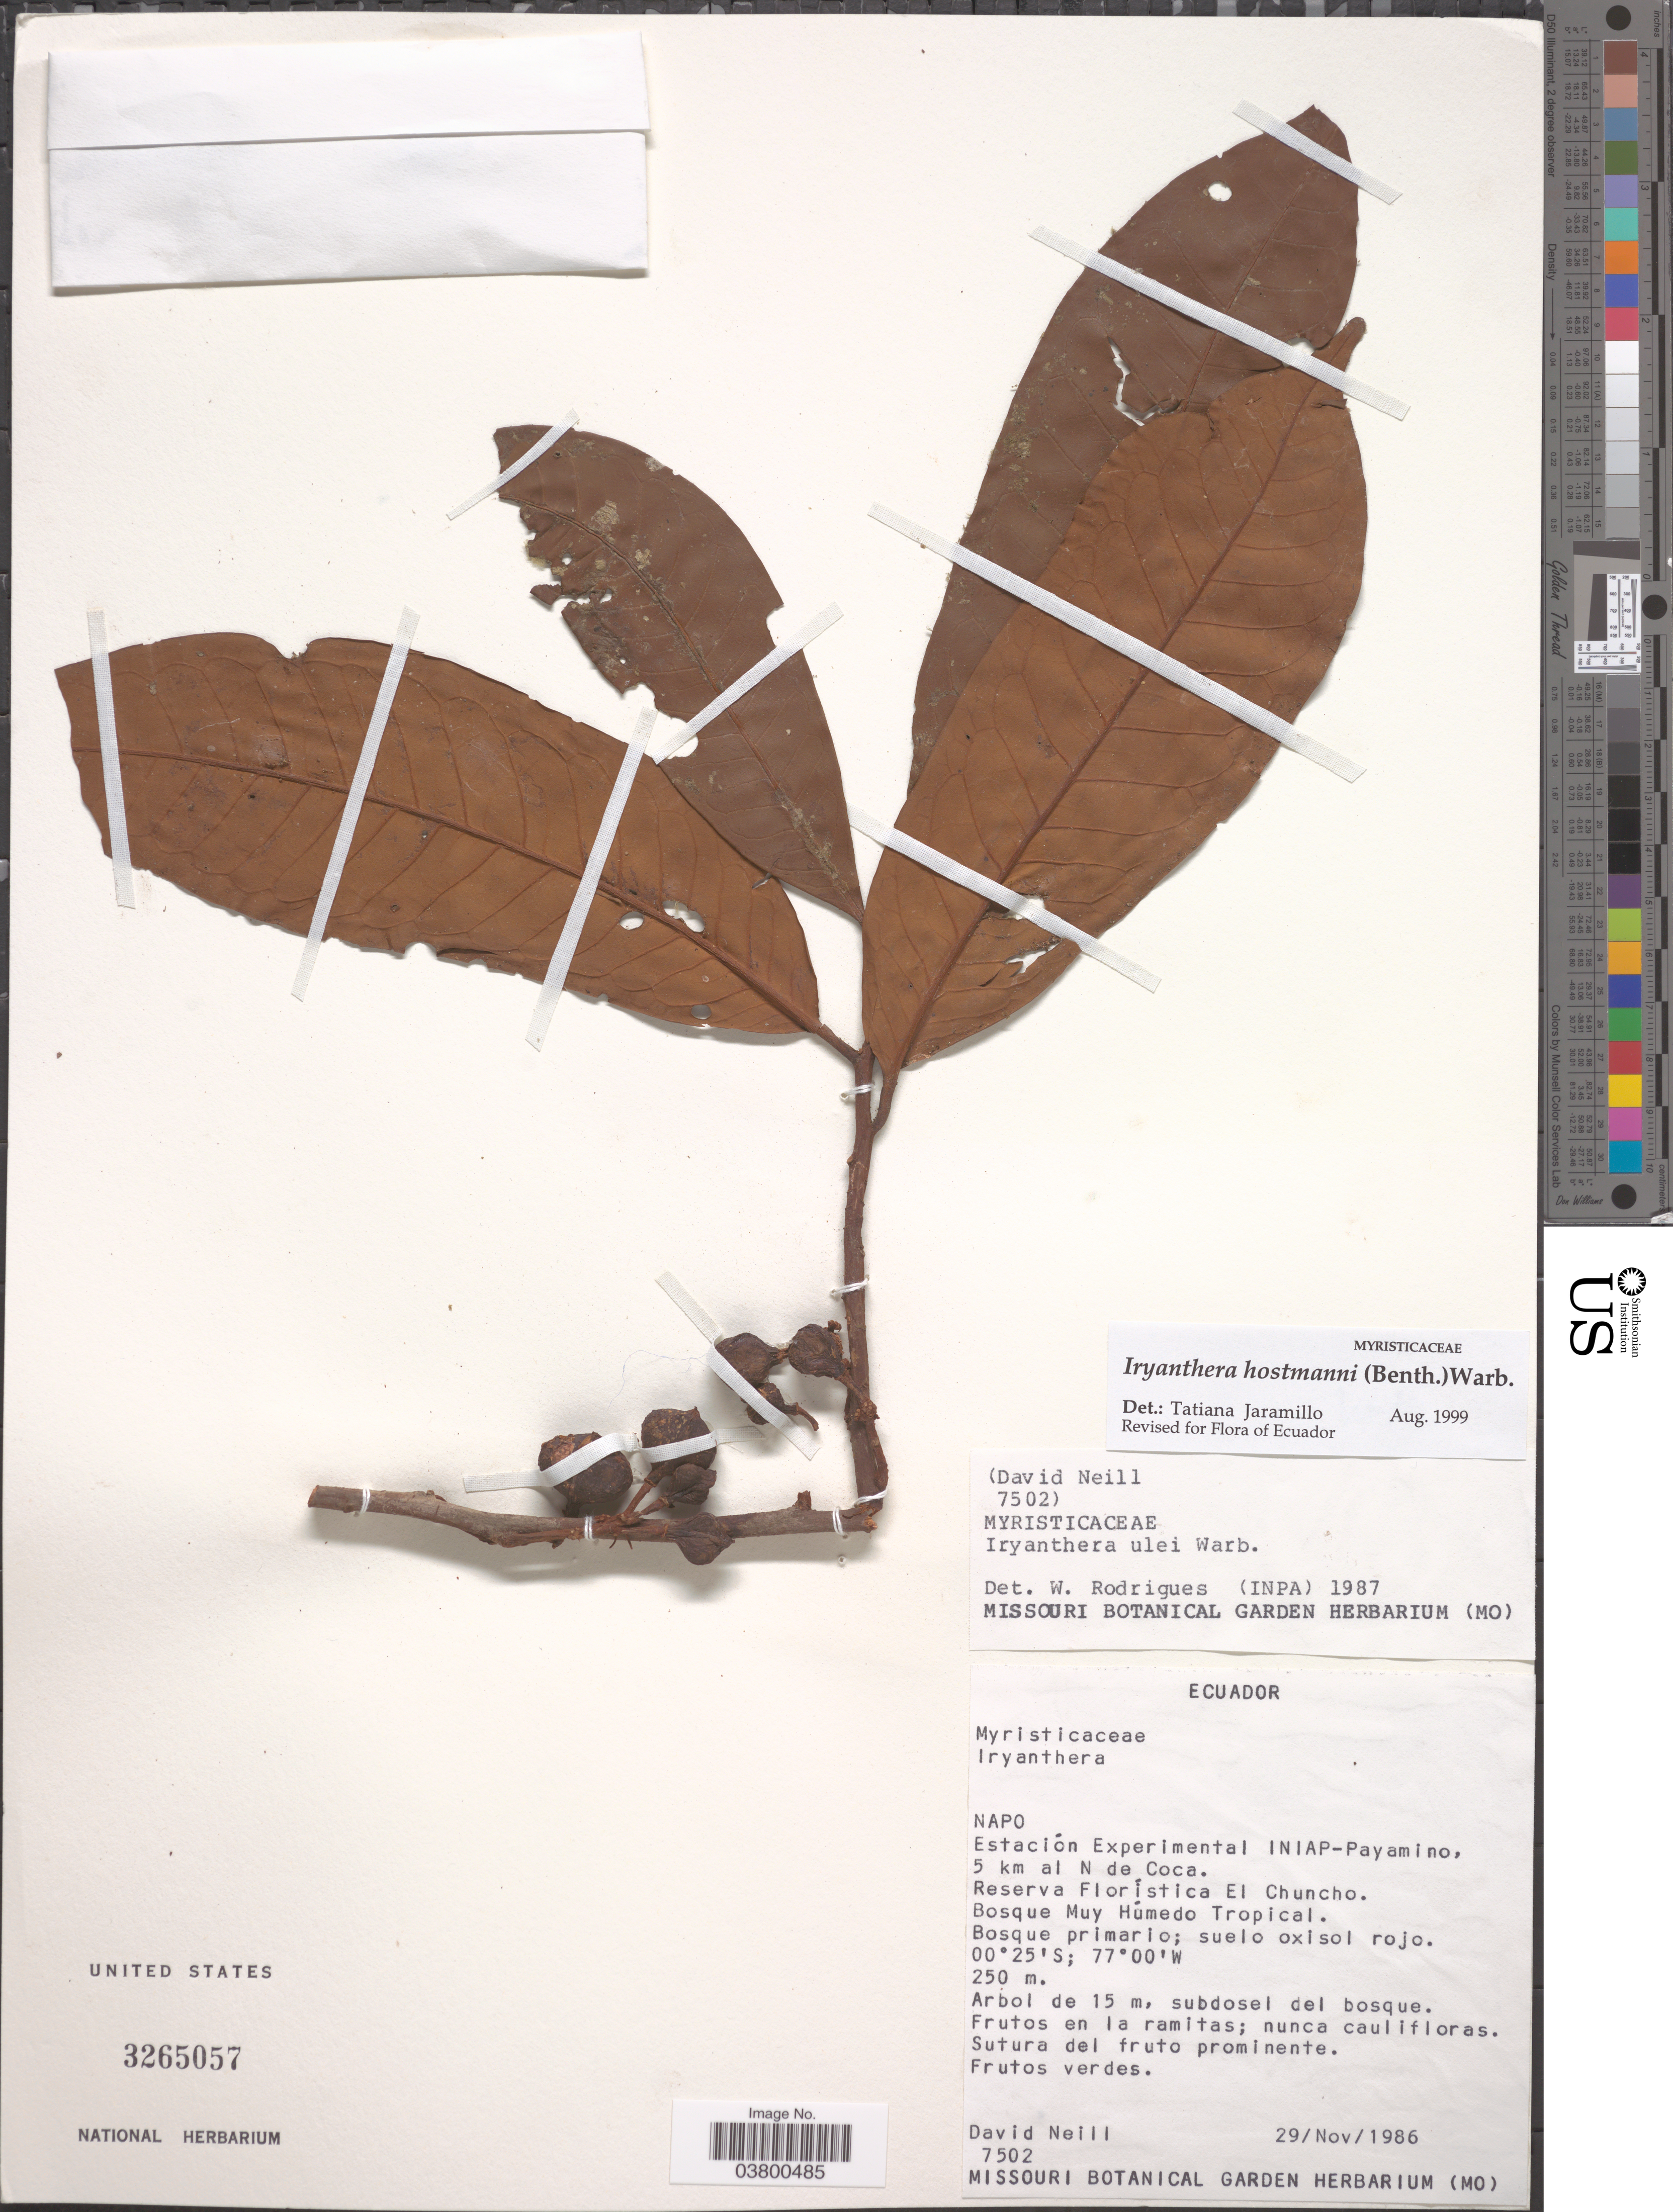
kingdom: Plantae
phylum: Tracheophyta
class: Magnoliopsida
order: Magnoliales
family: Myristicaceae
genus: Iryanthera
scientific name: Iryanthera hostmannii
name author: (Benth.) Warb.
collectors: D. Neill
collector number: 7502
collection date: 1986-11-29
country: Ecuador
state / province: Napo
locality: Estación Experimental INIAP-Payamino, 5 km al N de Coca. Reserva Florística El Chuncho. Bosque Muy Húmedo Tropical.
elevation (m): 250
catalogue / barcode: US 3265057